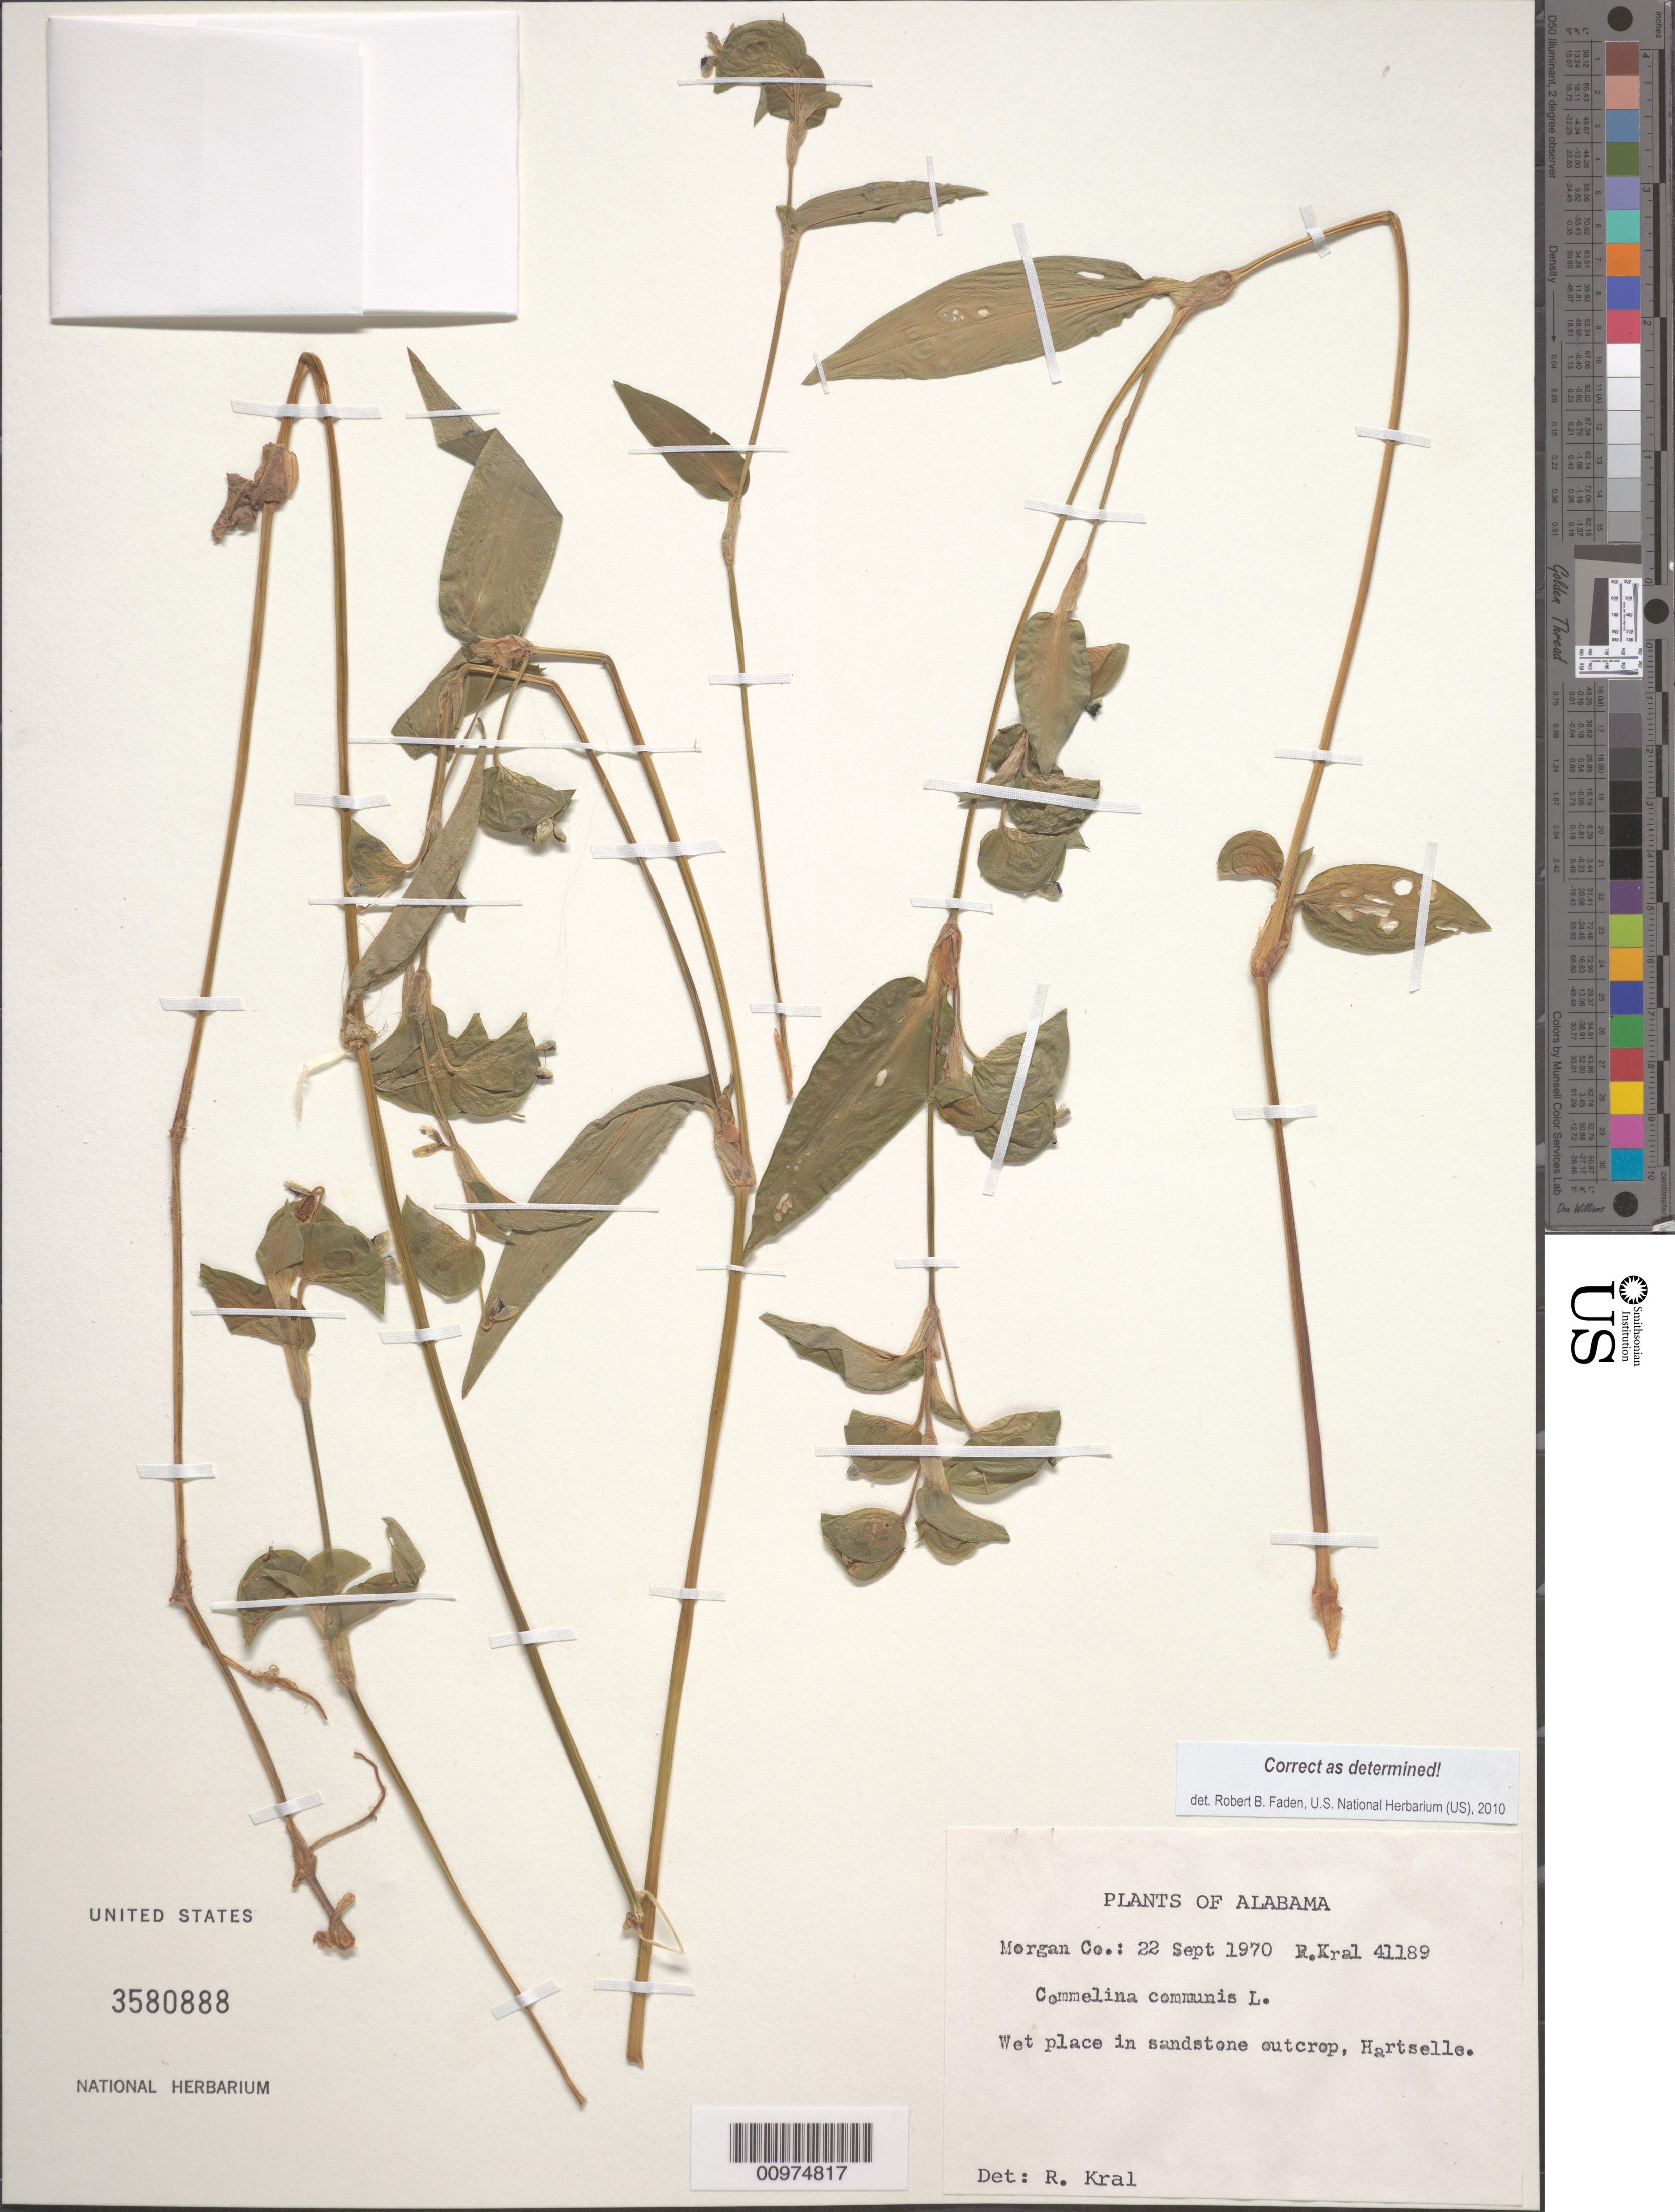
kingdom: Plantae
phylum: Tracheophyta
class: Liliopsida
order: Commelinales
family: Commelinaceae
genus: Commelina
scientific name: Commelina communis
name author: L.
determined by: Faden, Robert B., (US), Smithsonian Institution - National Museum of Natural History (UNITED STATES)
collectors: R. Kral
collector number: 41189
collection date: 1970-09-22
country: United States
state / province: Alabama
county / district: Morgan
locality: Hartselle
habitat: Wet place in sandstone outcrop,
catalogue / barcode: US 3580888